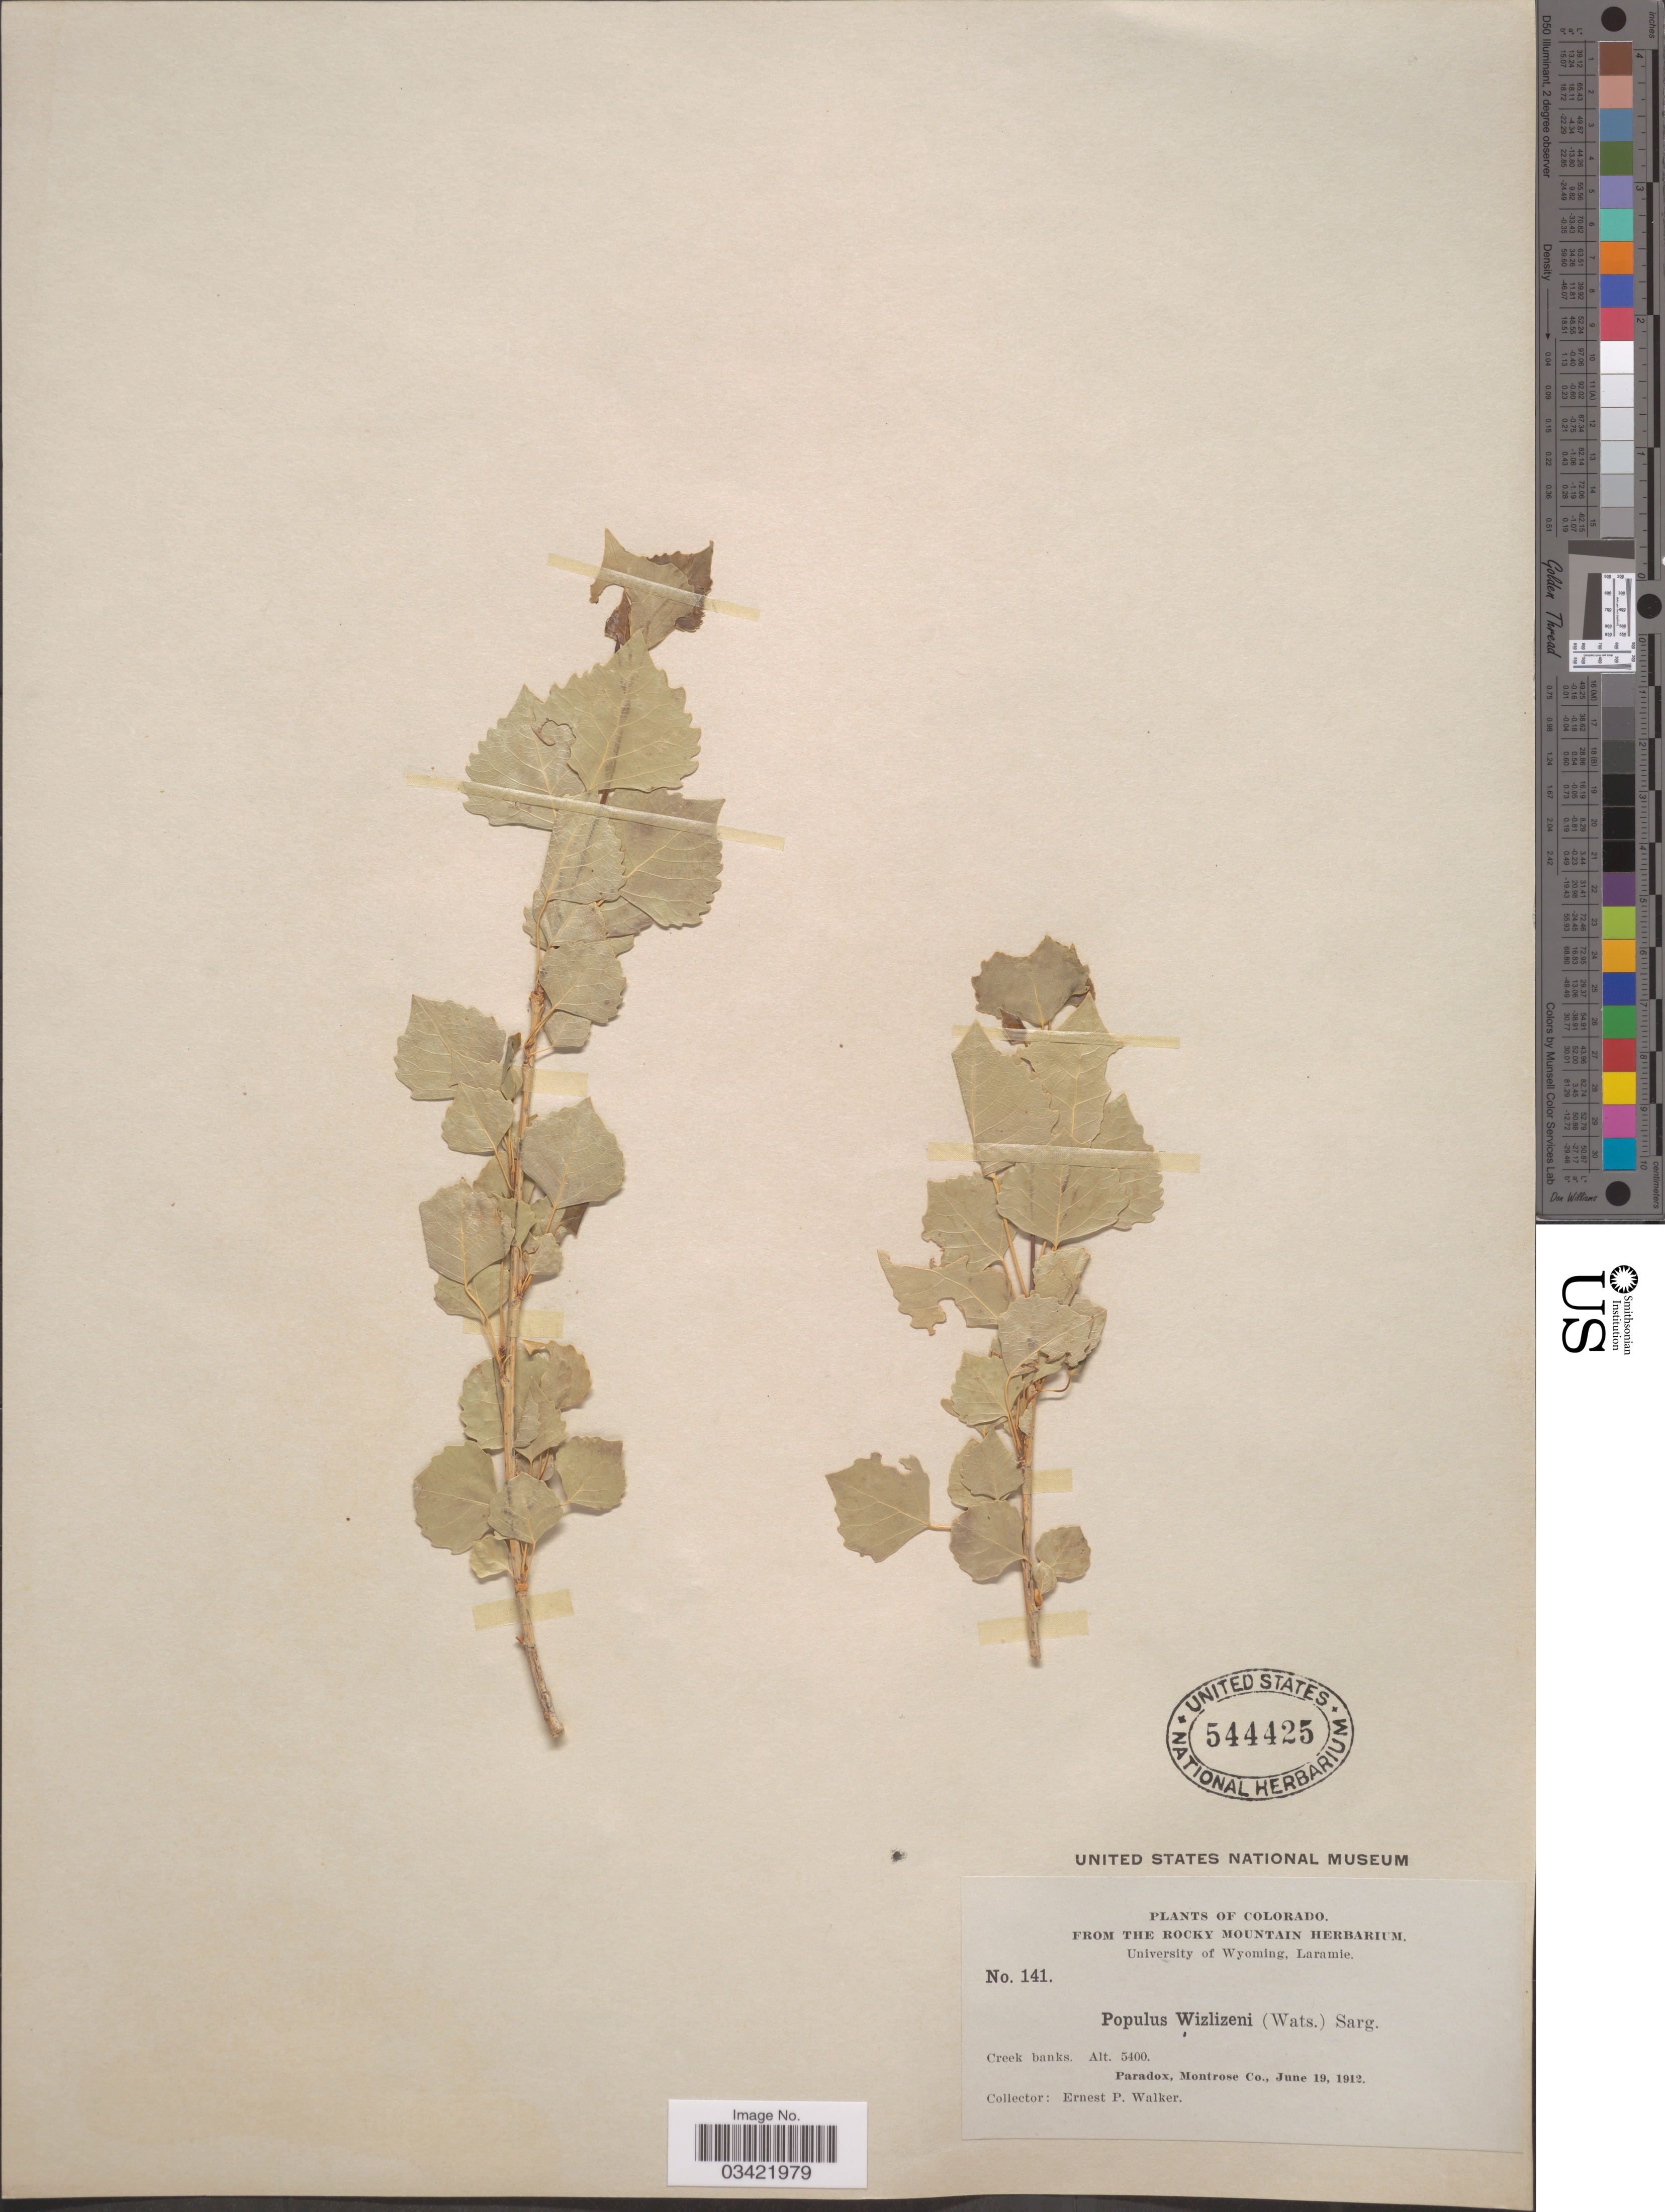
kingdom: Plantae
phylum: Tracheophyta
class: Magnoliopsida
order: Malpighiales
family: Salicaceae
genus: Populus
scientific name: Populus deltoides subsp. wislizeni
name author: (S. Watson) Eckenw.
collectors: E. P. Walker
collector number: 141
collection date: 1912-06-19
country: United States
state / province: Colorado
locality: Creek banks. Paradox, Montrose Co.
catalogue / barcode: US 544425